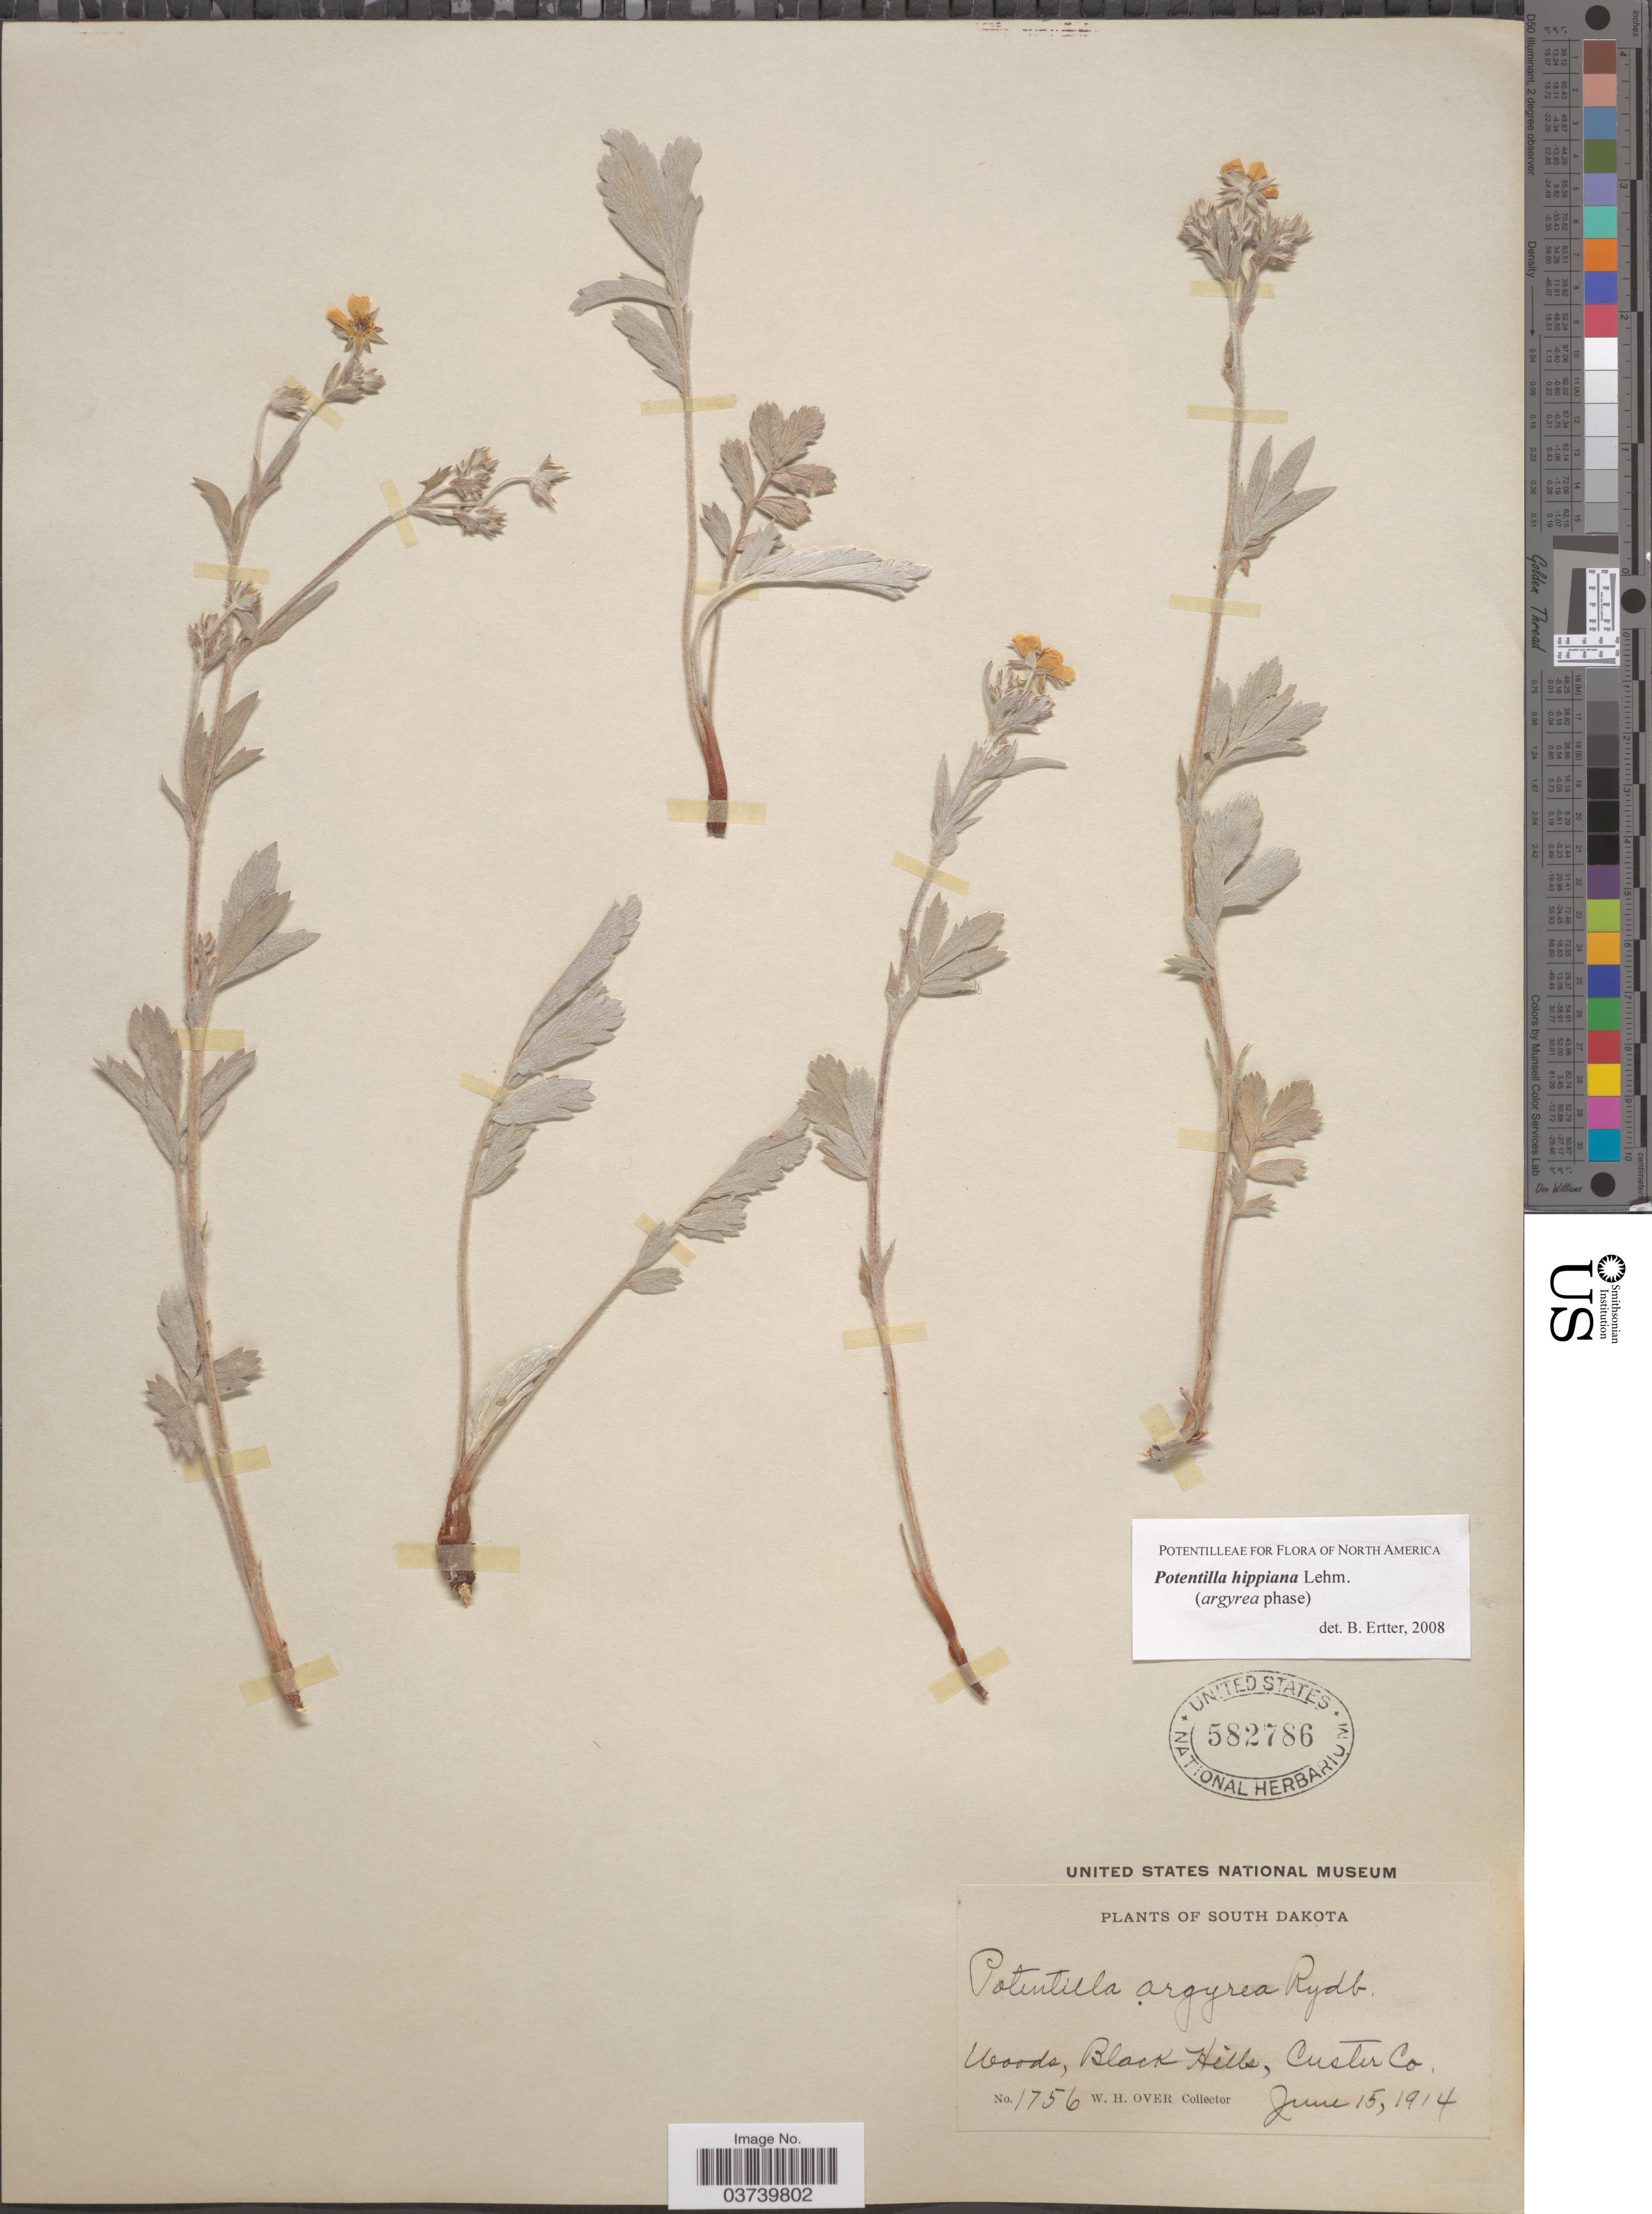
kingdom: Plantae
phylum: Tracheophyta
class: Magnoliopsida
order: Rosales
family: Rosaceae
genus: Potentilla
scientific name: Potentilla hippiana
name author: Lehm.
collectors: W. Over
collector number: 1756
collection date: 1914-06-15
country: United States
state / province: South Dakota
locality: Woods, Black Hills, Custer Co.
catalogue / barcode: US 582786